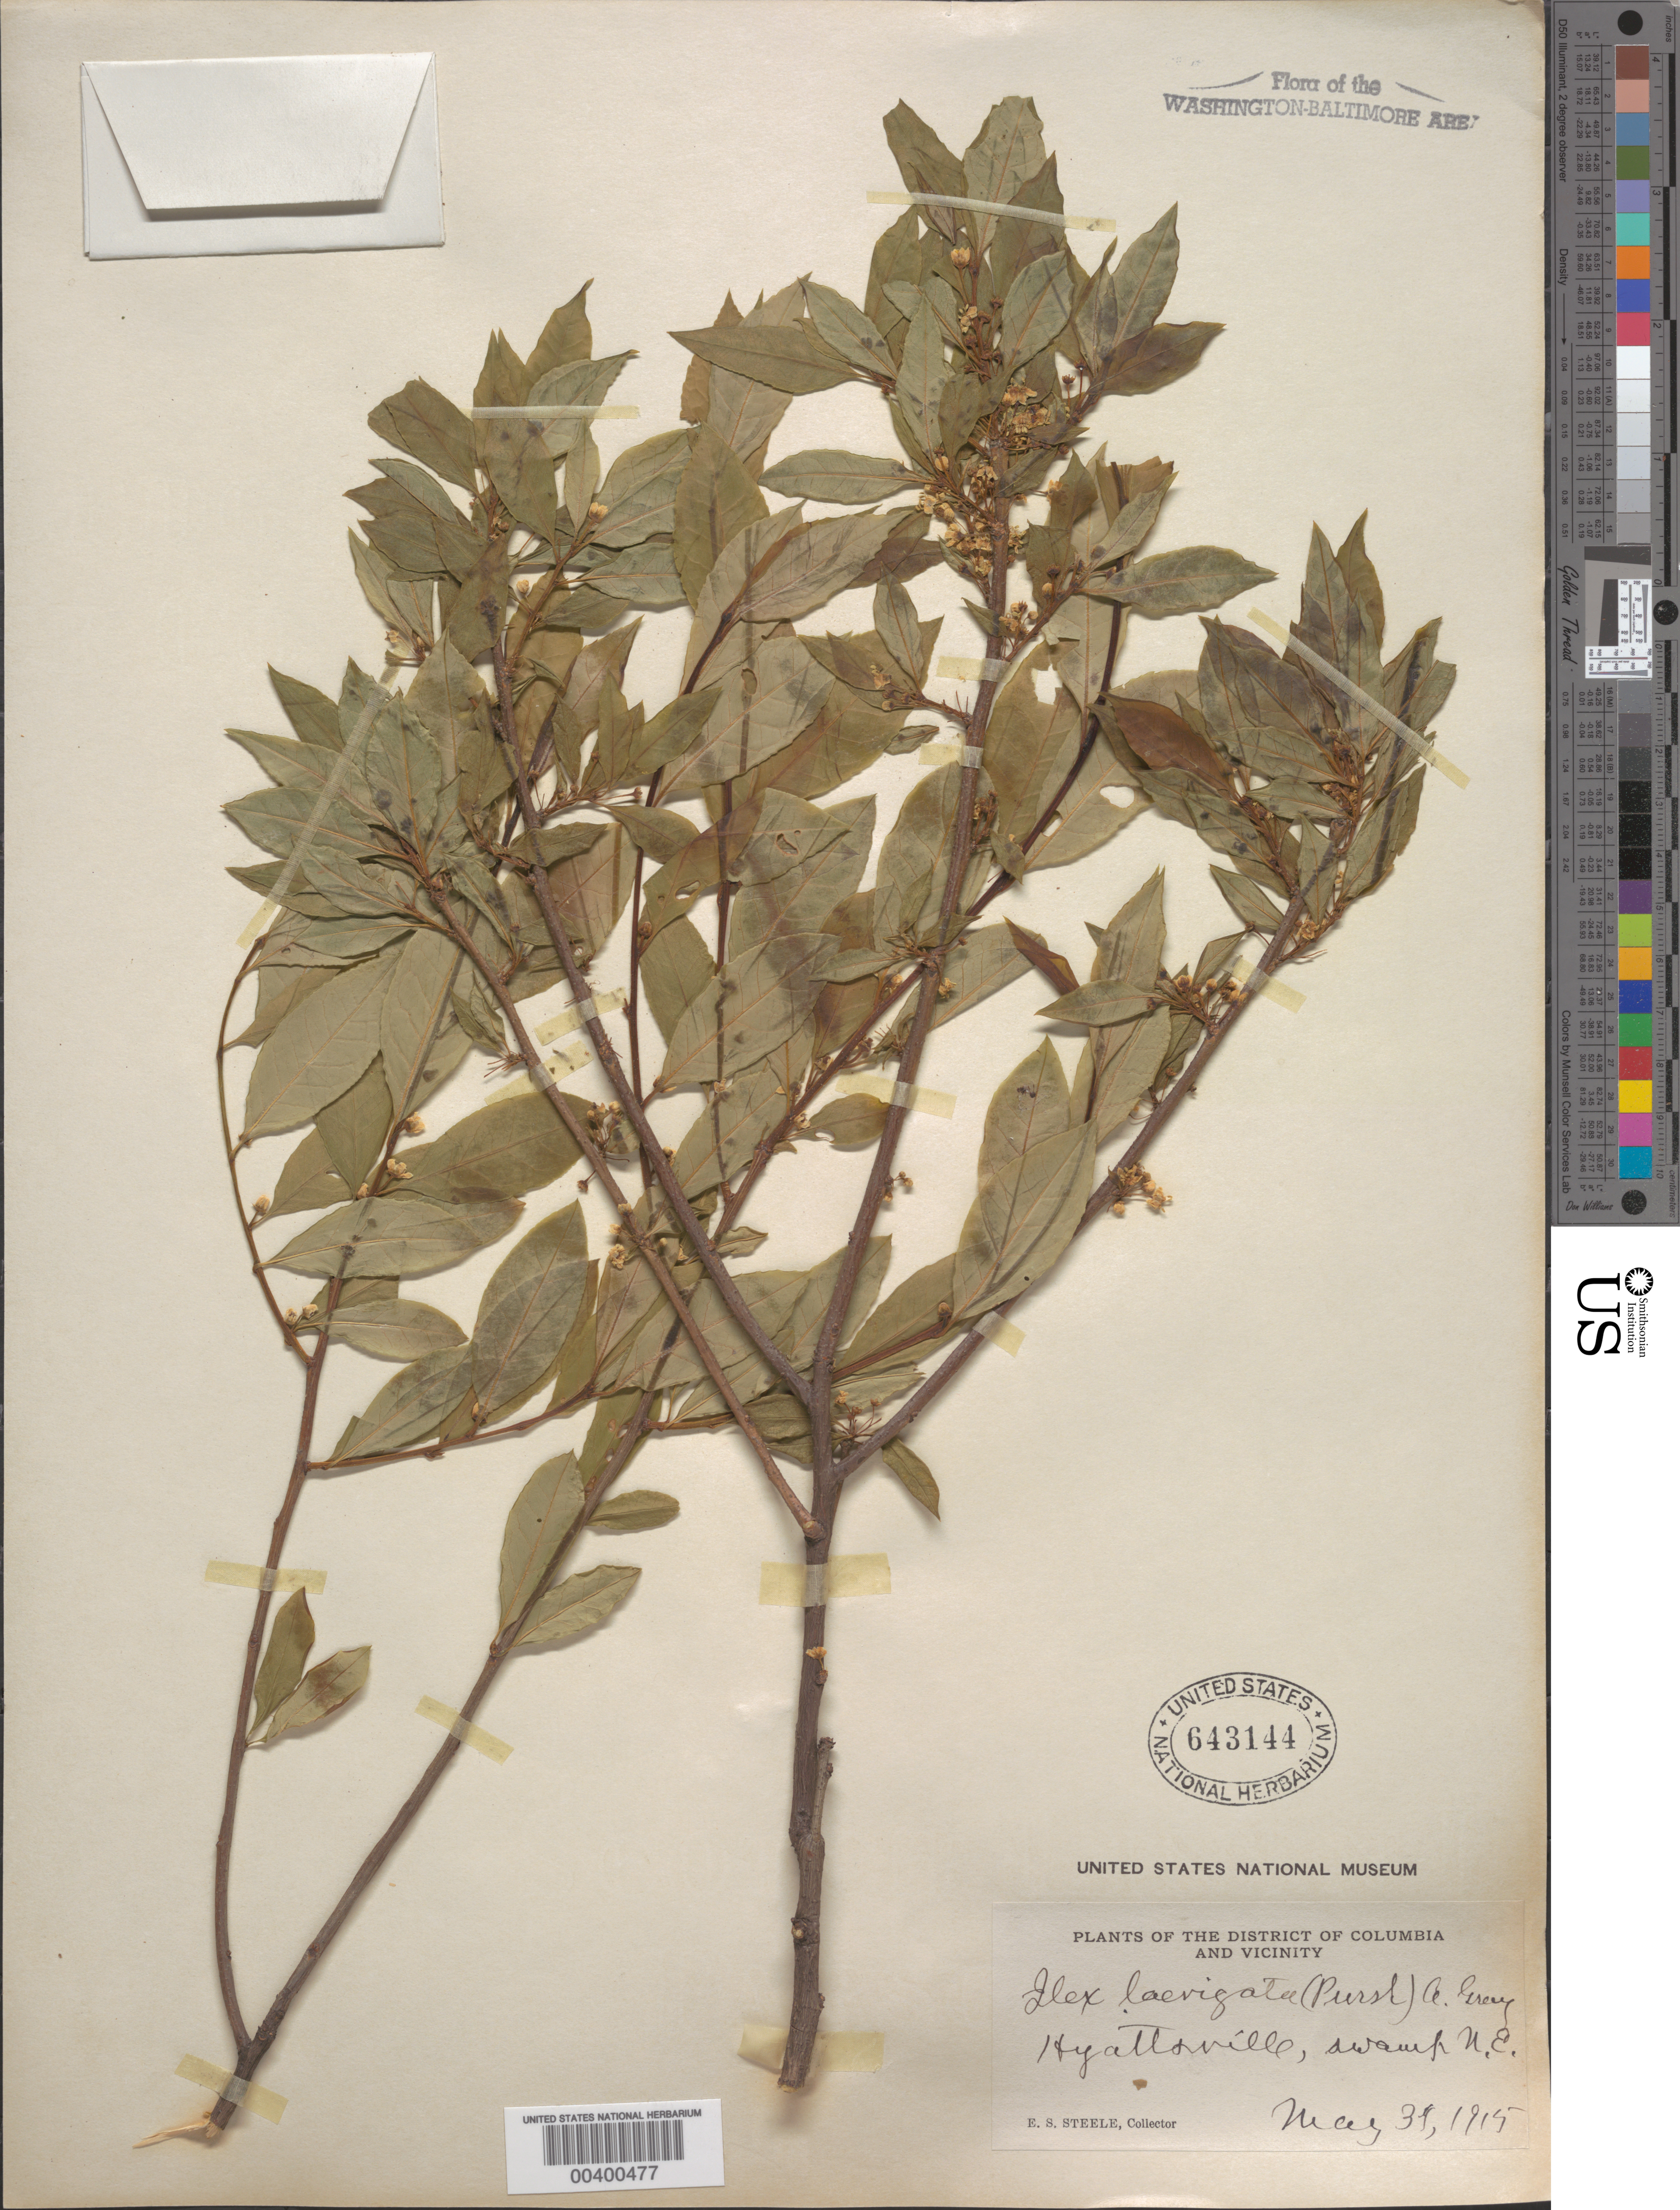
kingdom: Plantae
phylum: Tracheophyta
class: Magnoliopsida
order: Aquifoliales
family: Aquifoliaceae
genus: Ilex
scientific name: Ilex laevigata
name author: (Pursh) A. Gray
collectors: E. Steele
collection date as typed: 31 May 1915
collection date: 1915-05-31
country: United States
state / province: Maryland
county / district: Prince George's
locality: Hyattsville Swamp, northeast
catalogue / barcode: US 643144